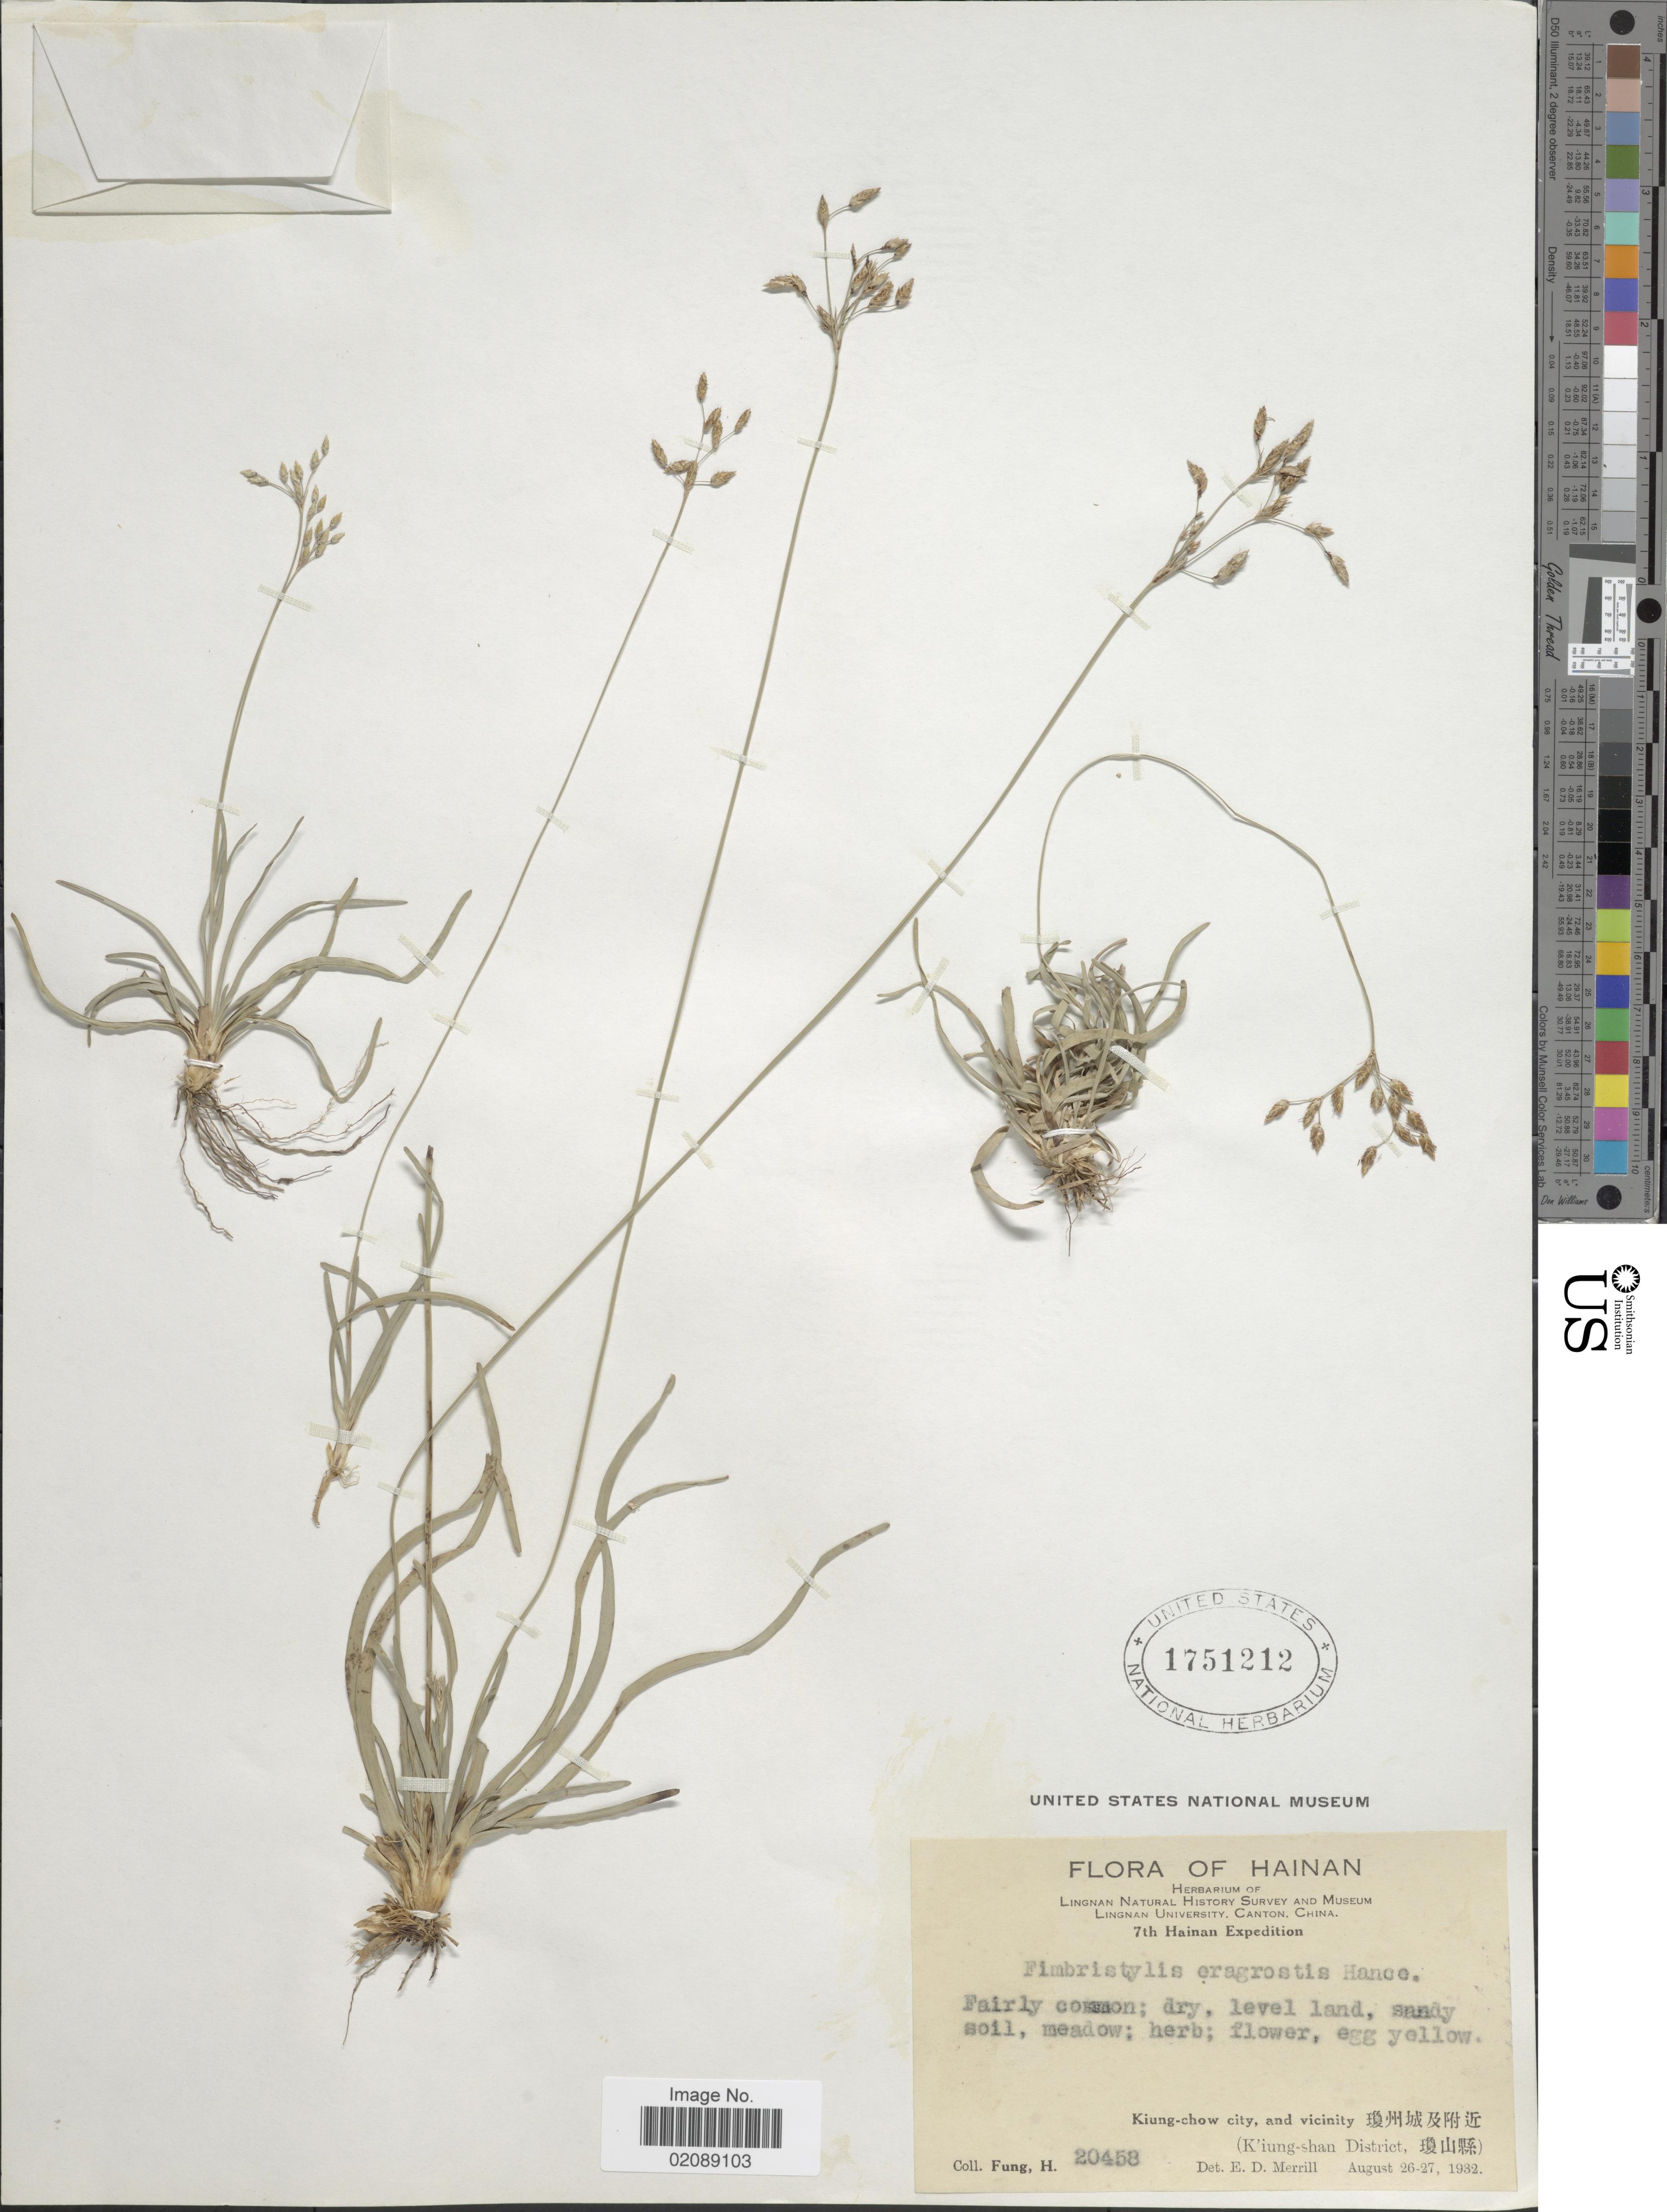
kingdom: Plantae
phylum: Tracheophyta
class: Liliopsida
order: Poales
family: Cyperaceae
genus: Fimbristylis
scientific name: Fimbristylis eragrostis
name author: (Nees) Hance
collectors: H. Fung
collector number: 20458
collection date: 1932-08-26/1932-08-27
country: China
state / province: Hainan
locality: Kiung-chow city, and vicinity [Foreign script] (K'iung-shan District)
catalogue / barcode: US 1751212